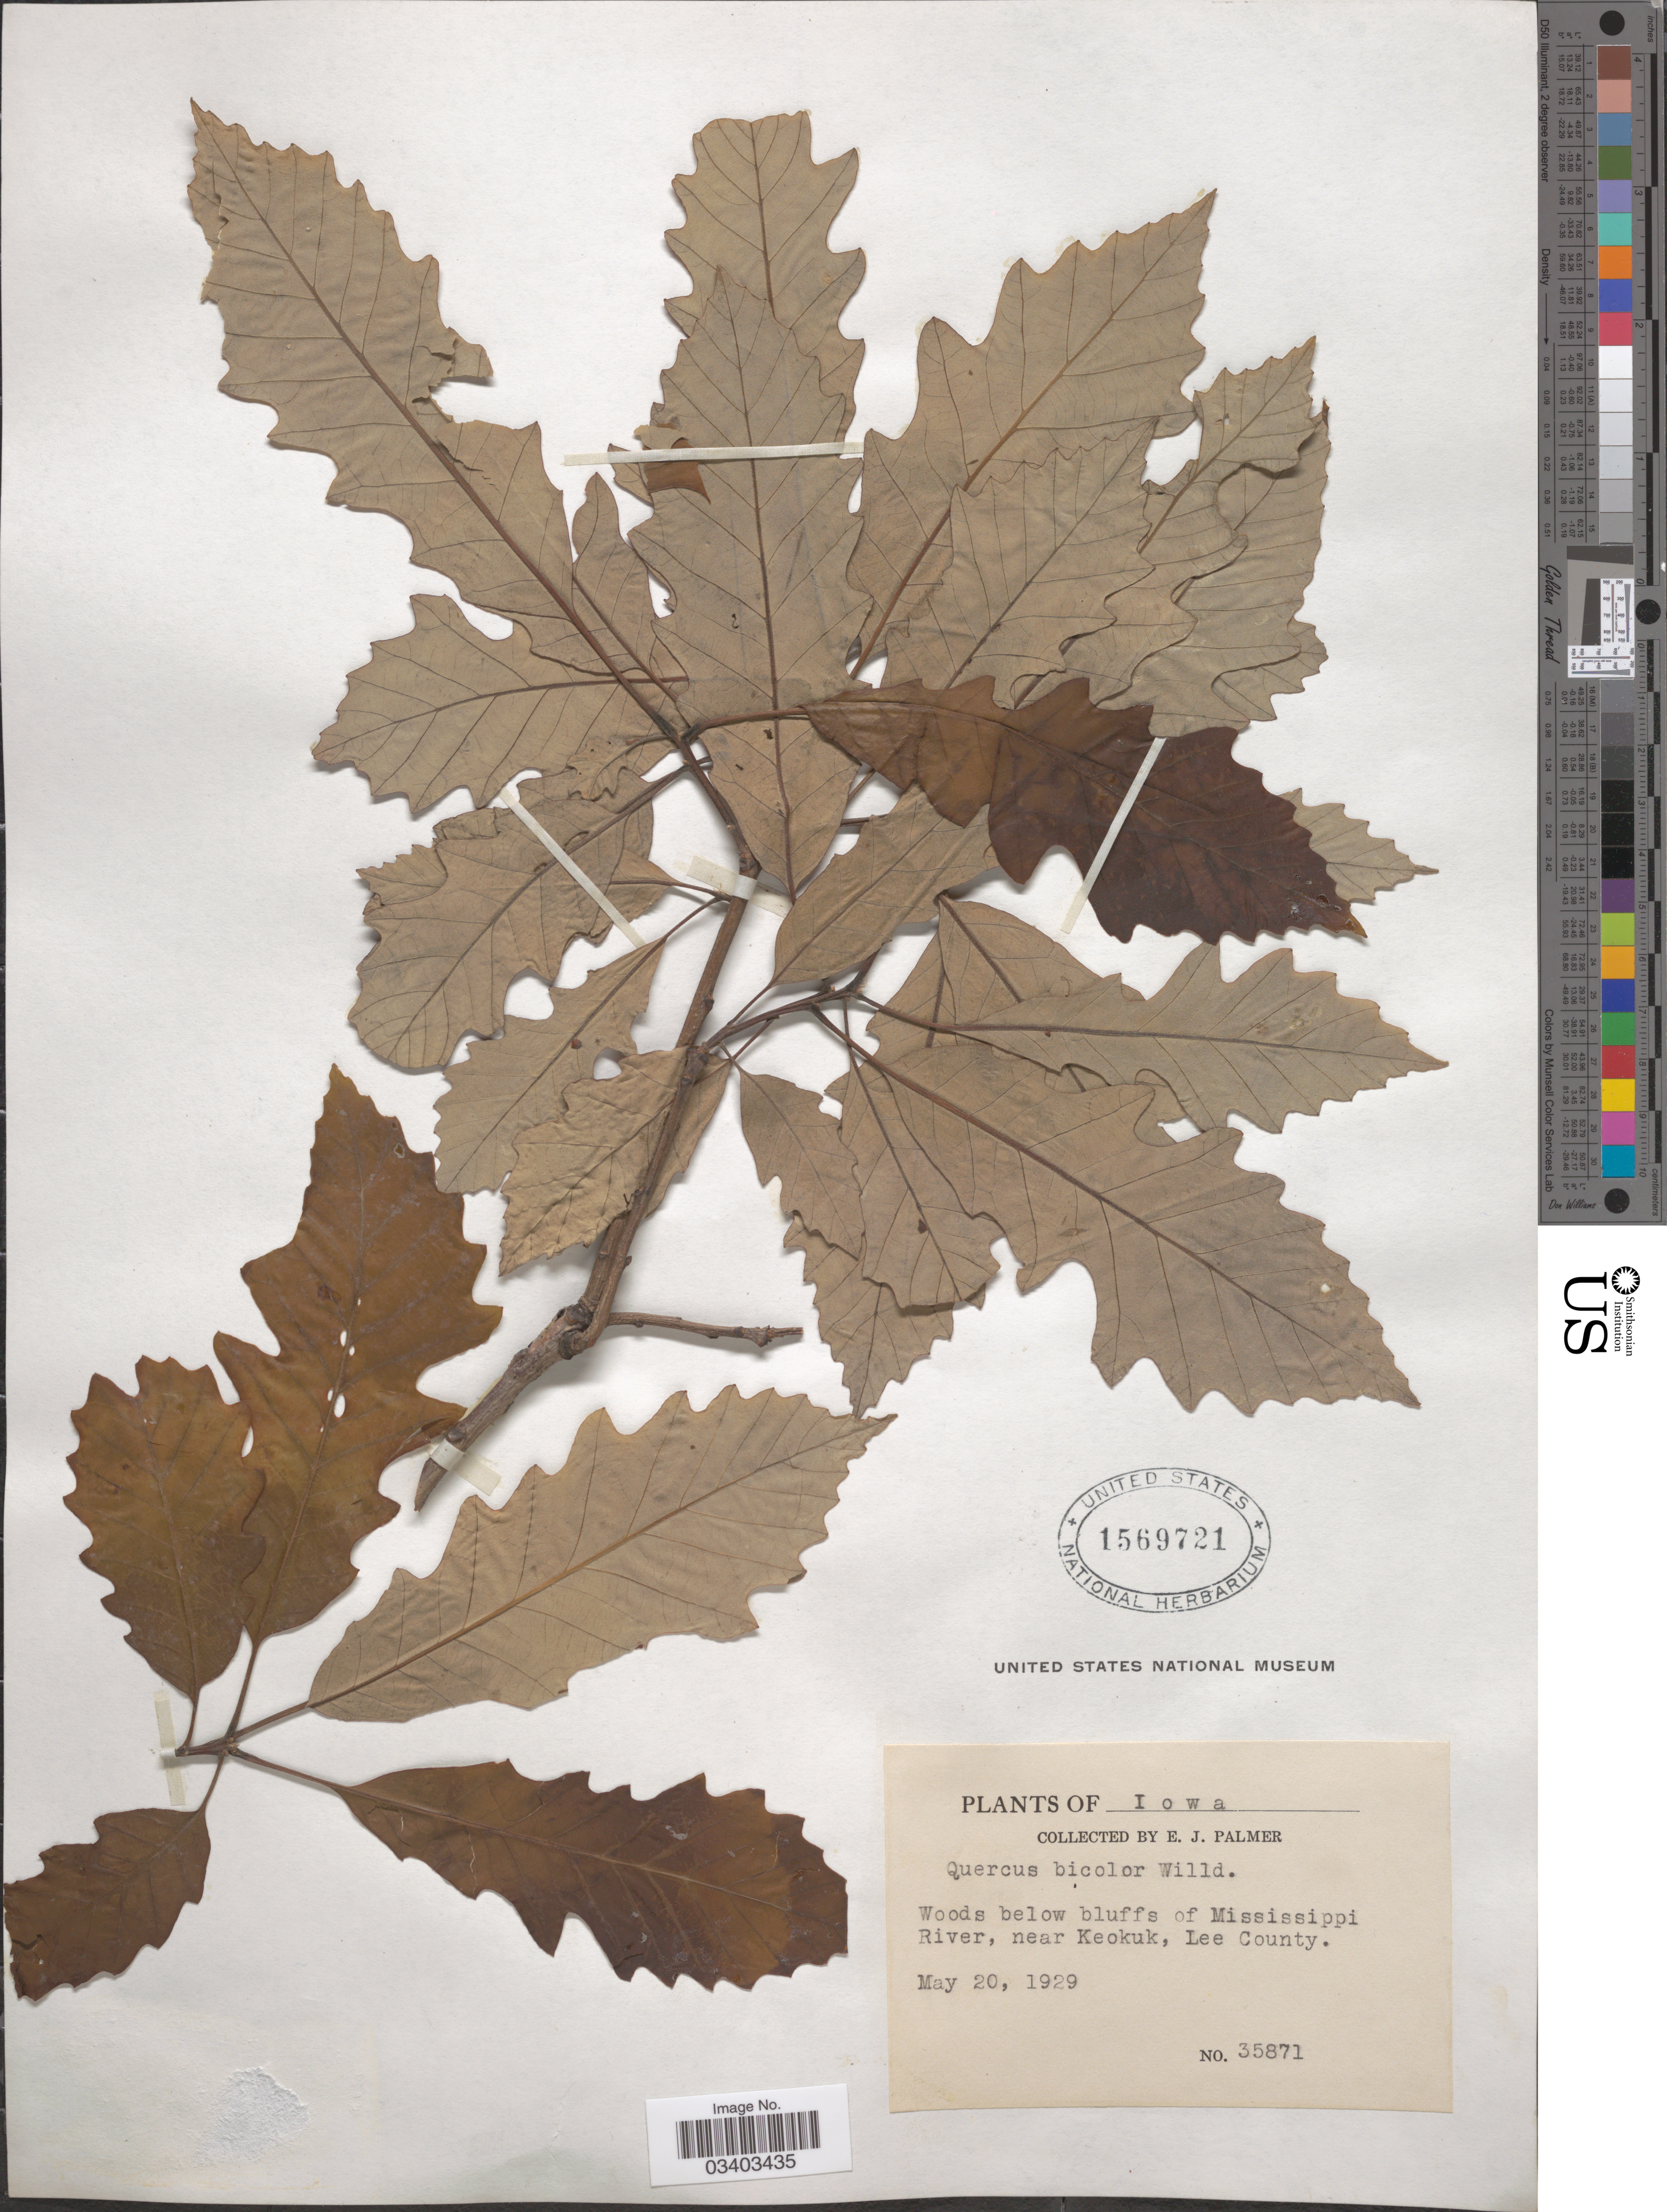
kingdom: Plantae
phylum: Tracheophyta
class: Magnoliopsida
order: Fagales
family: Fagaceae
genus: Quercus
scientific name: Quercus bicolor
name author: Willd.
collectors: E. J. Palmer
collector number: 35871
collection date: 1929-05-20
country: United States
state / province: Iowa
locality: Woods below bluffs of Mississippi River, near Keokuk, Lee County.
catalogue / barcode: US 1569721